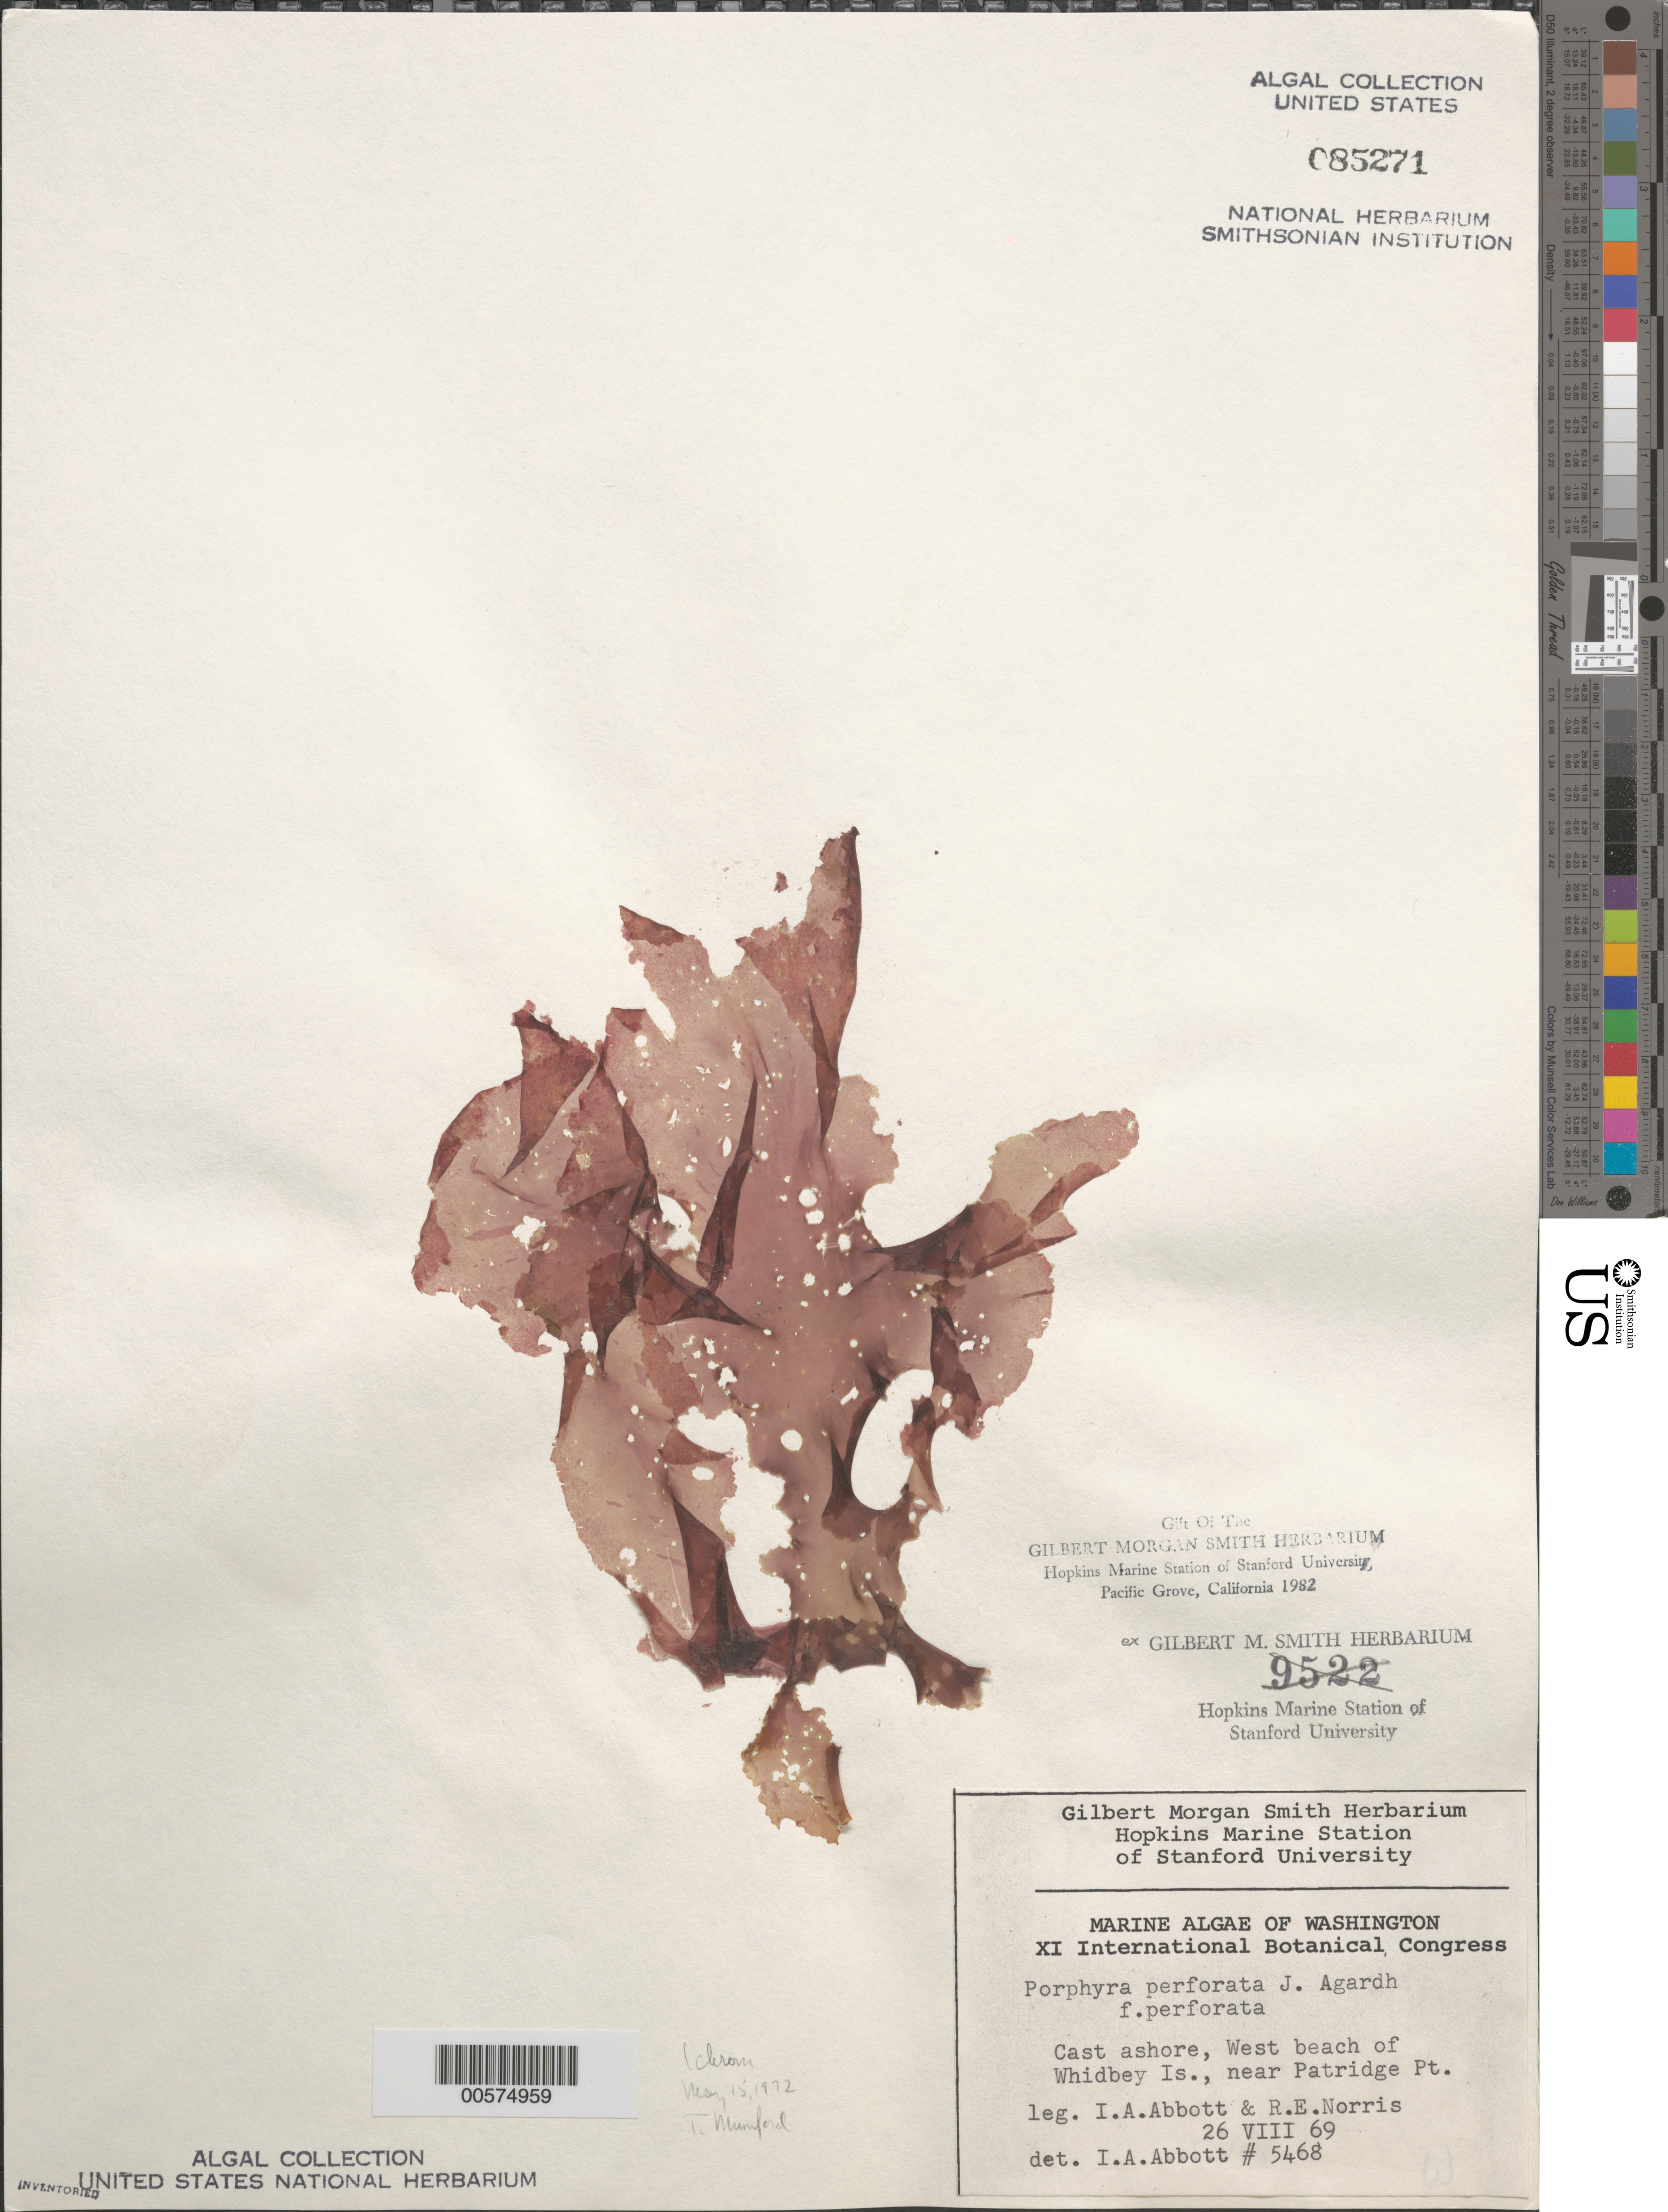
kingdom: Plantae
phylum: Rhodophyta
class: Bangiophyceae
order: Bangiales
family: Bangiaceae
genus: Pyropia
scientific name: Pyropia perforata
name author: (J. Agardh) S.C. Lindstrom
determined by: Algae name updating Project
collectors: I. A. Abbott & R. E. Norris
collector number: IAA 5468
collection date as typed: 26 Aug 1969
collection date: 1969-08-26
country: United States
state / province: Washington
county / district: Island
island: Whidbey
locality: West Beach near Partridge Point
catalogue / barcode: US 85271